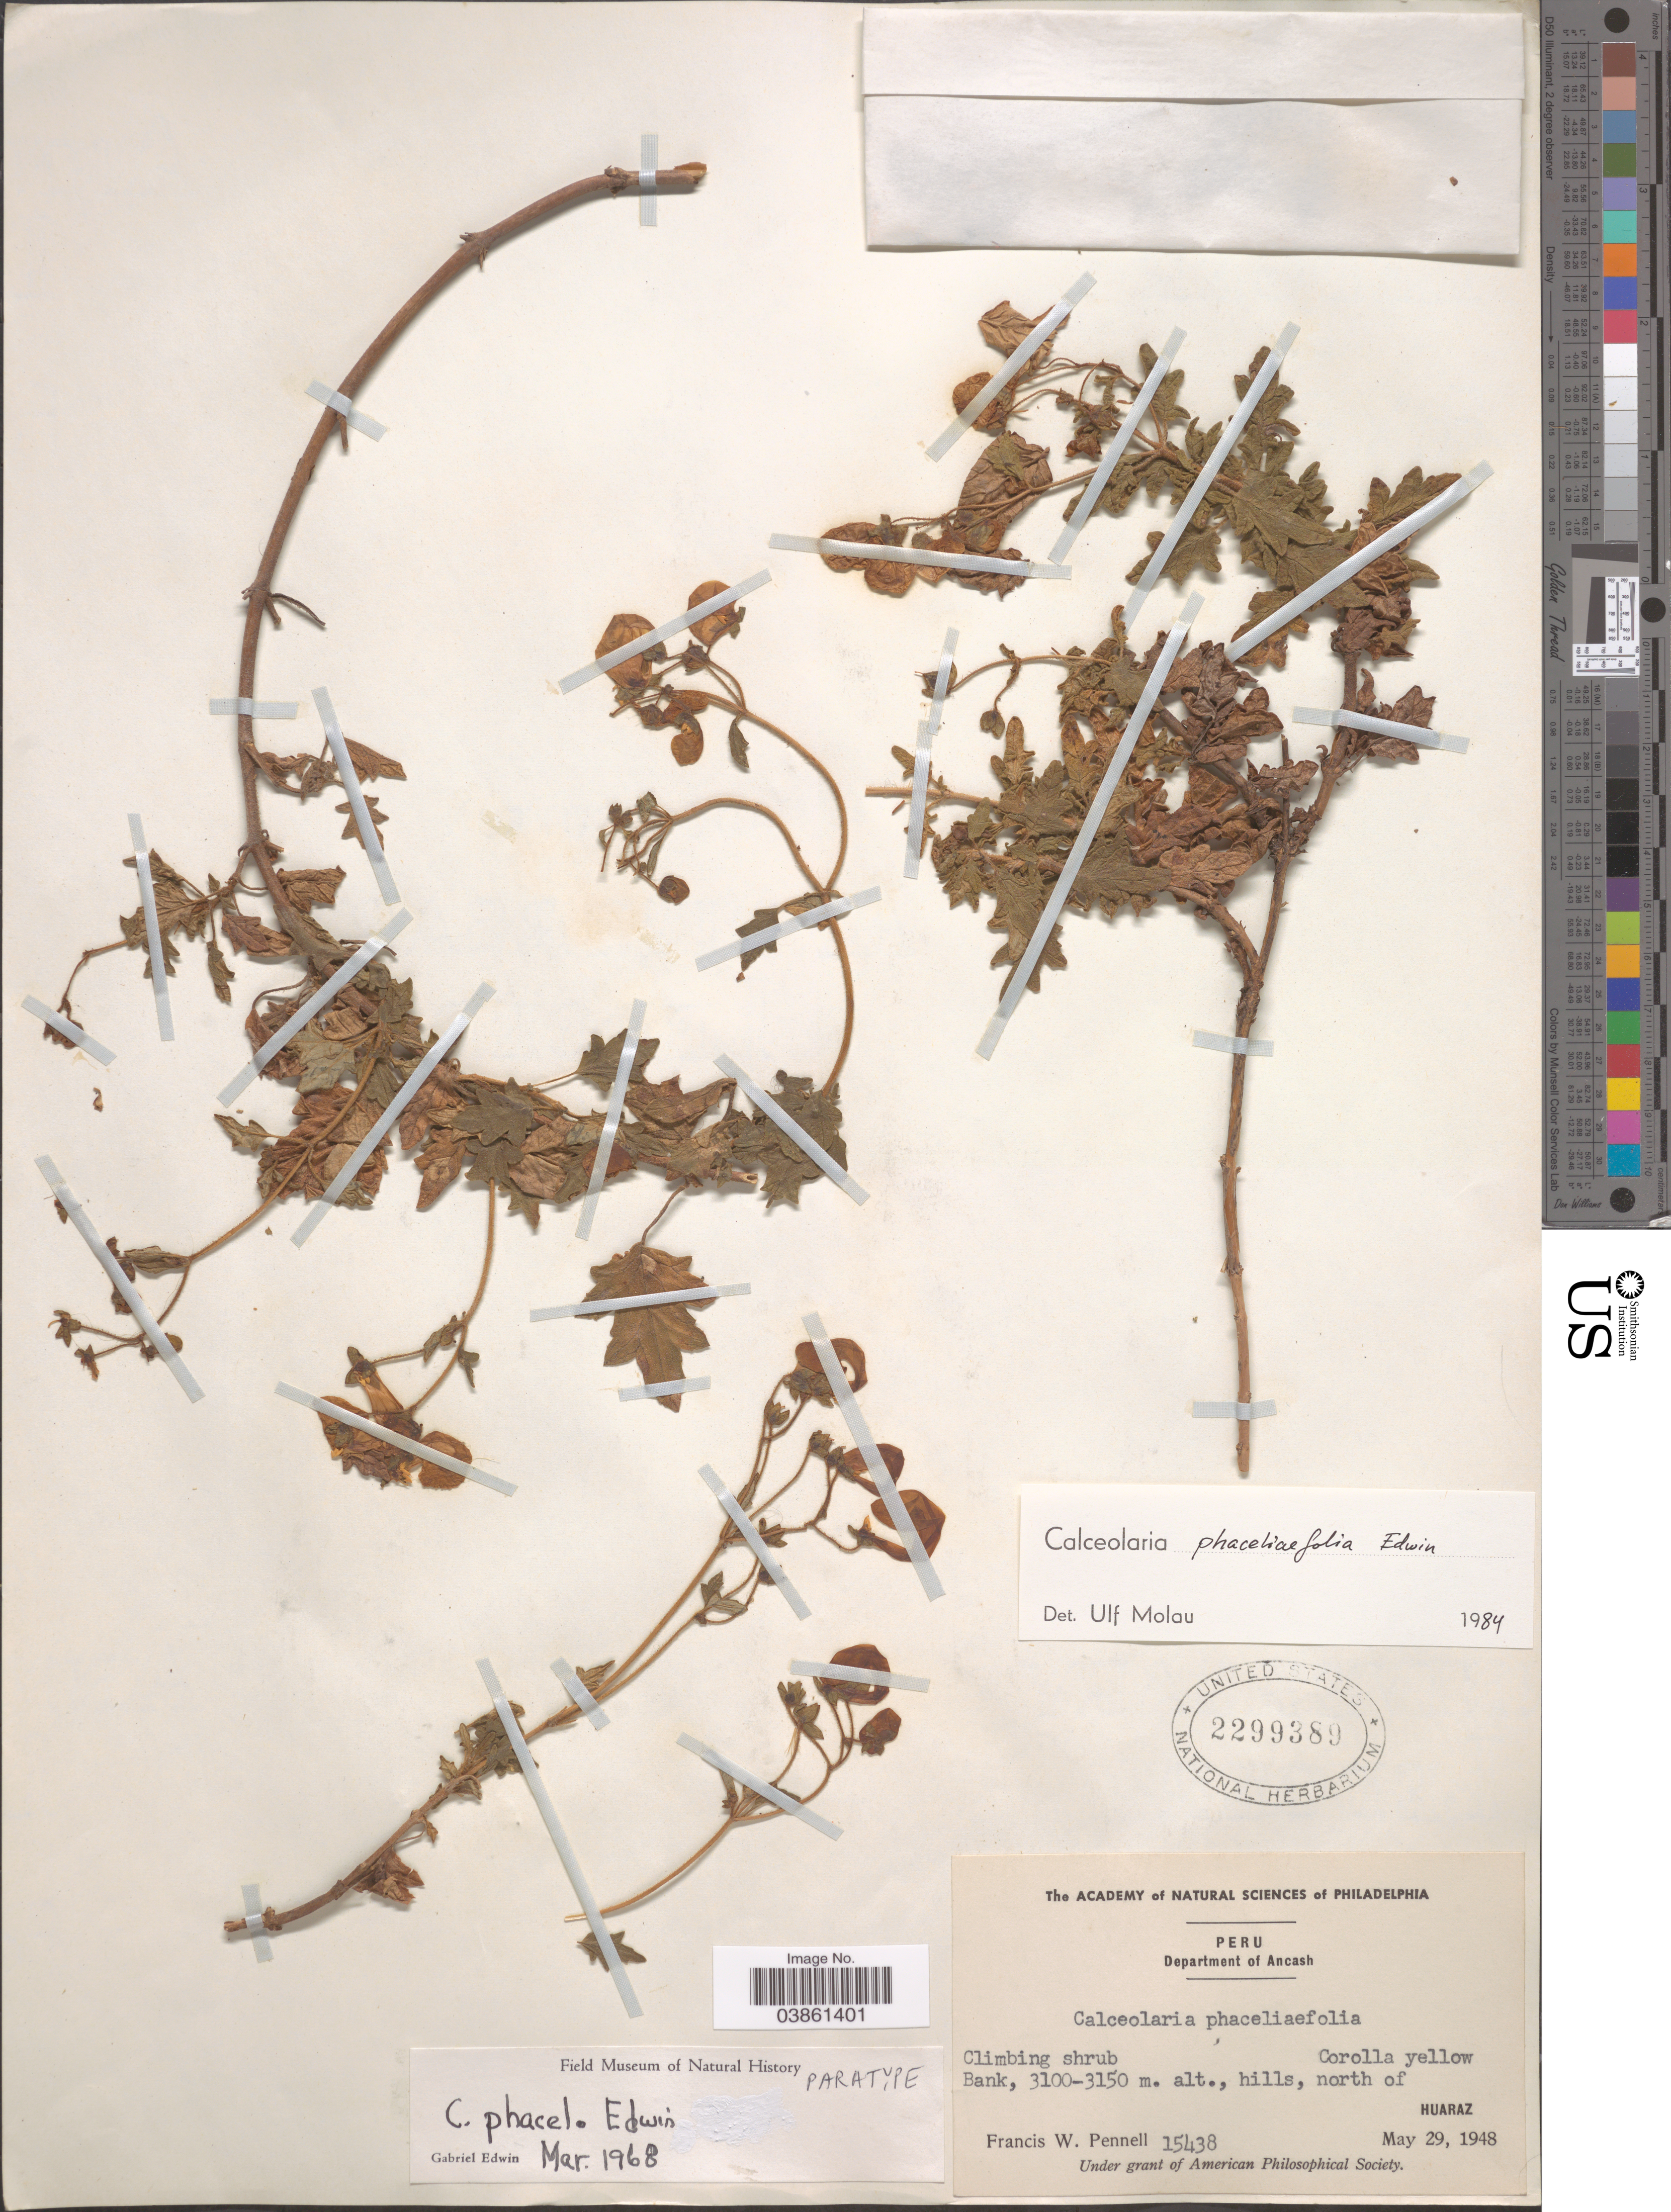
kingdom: Plantae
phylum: Tracheophyta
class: Magnoliopsida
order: Lamiales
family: Calceolariaceae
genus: Calceolaria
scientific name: Calceolaria phaceliaefolia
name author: Edwin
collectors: F. W. Pennell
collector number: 15438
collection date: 1948-05-29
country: Peru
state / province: Ancash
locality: Department of Ancash. Bank, hills, north of Huaraz.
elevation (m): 3100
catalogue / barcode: US 2299389